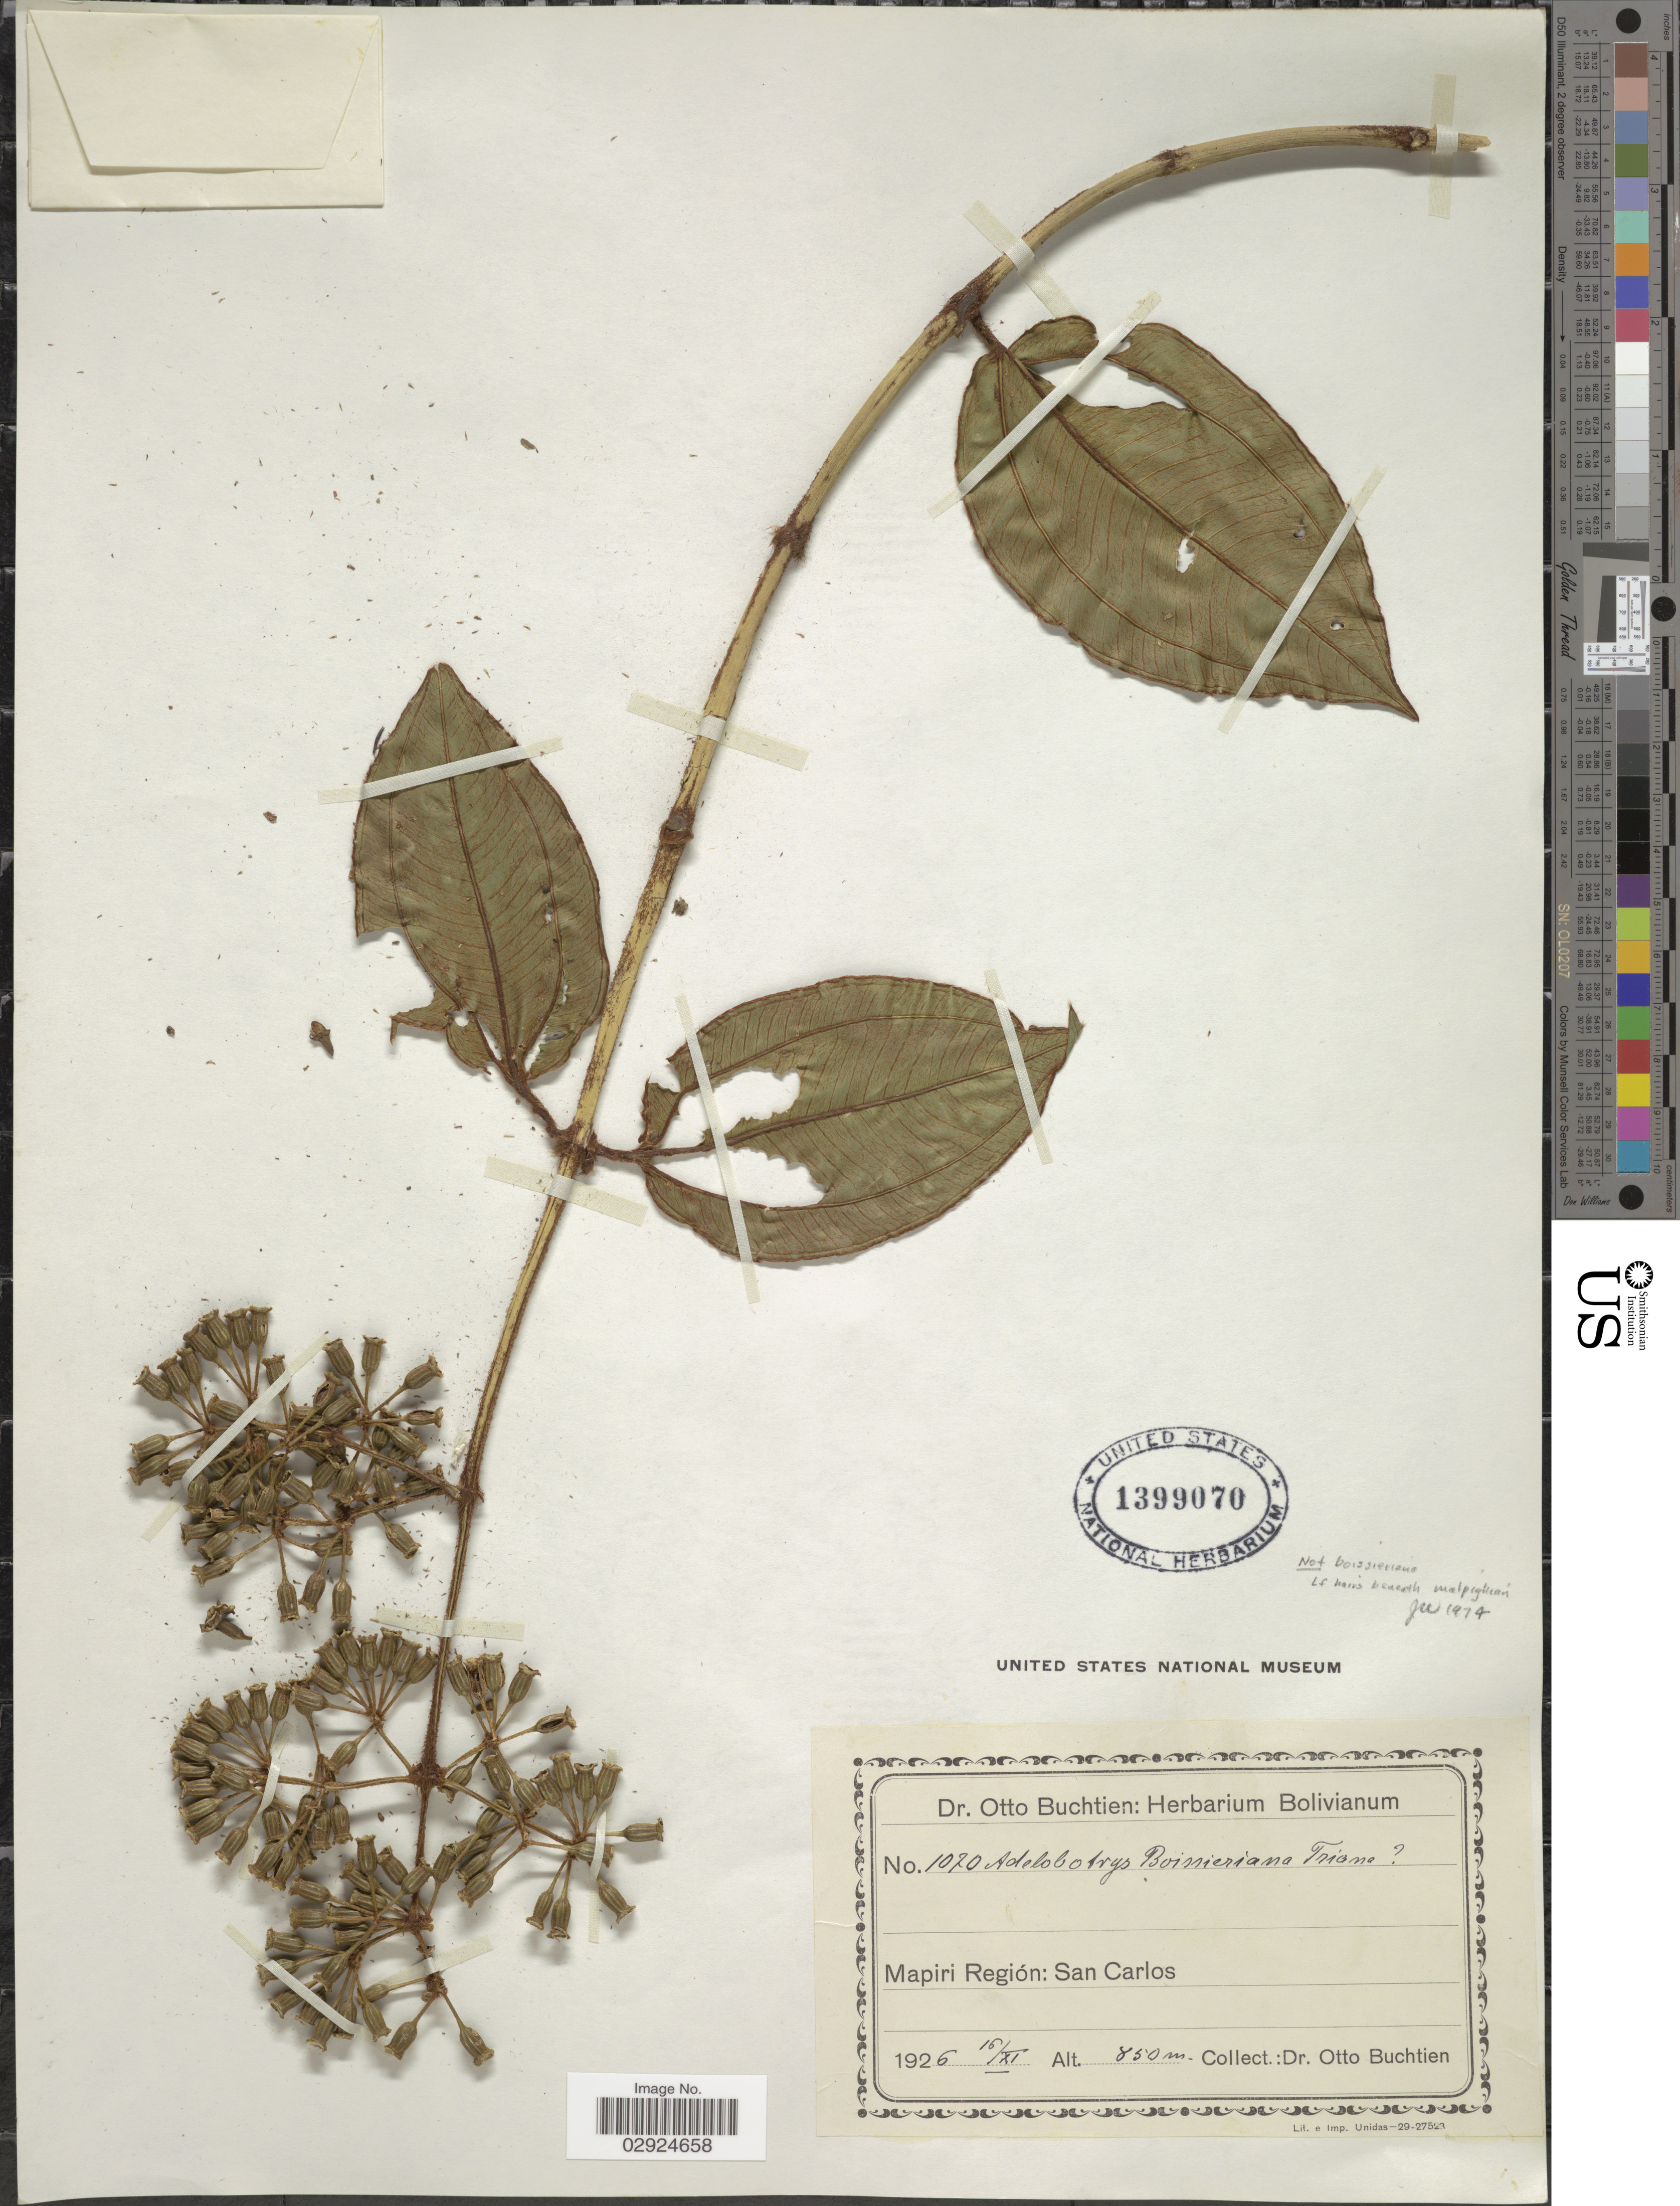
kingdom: Plantae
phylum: Tracheophyta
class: Magnoliopsida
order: Myrtales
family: Melastomataceae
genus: Adelobotrys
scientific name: Adelobotrys sp.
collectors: O. Buchtien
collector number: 1070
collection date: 1926-11-16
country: Bolivia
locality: Mapiri Región: San Carlos.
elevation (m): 850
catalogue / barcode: US 1399070